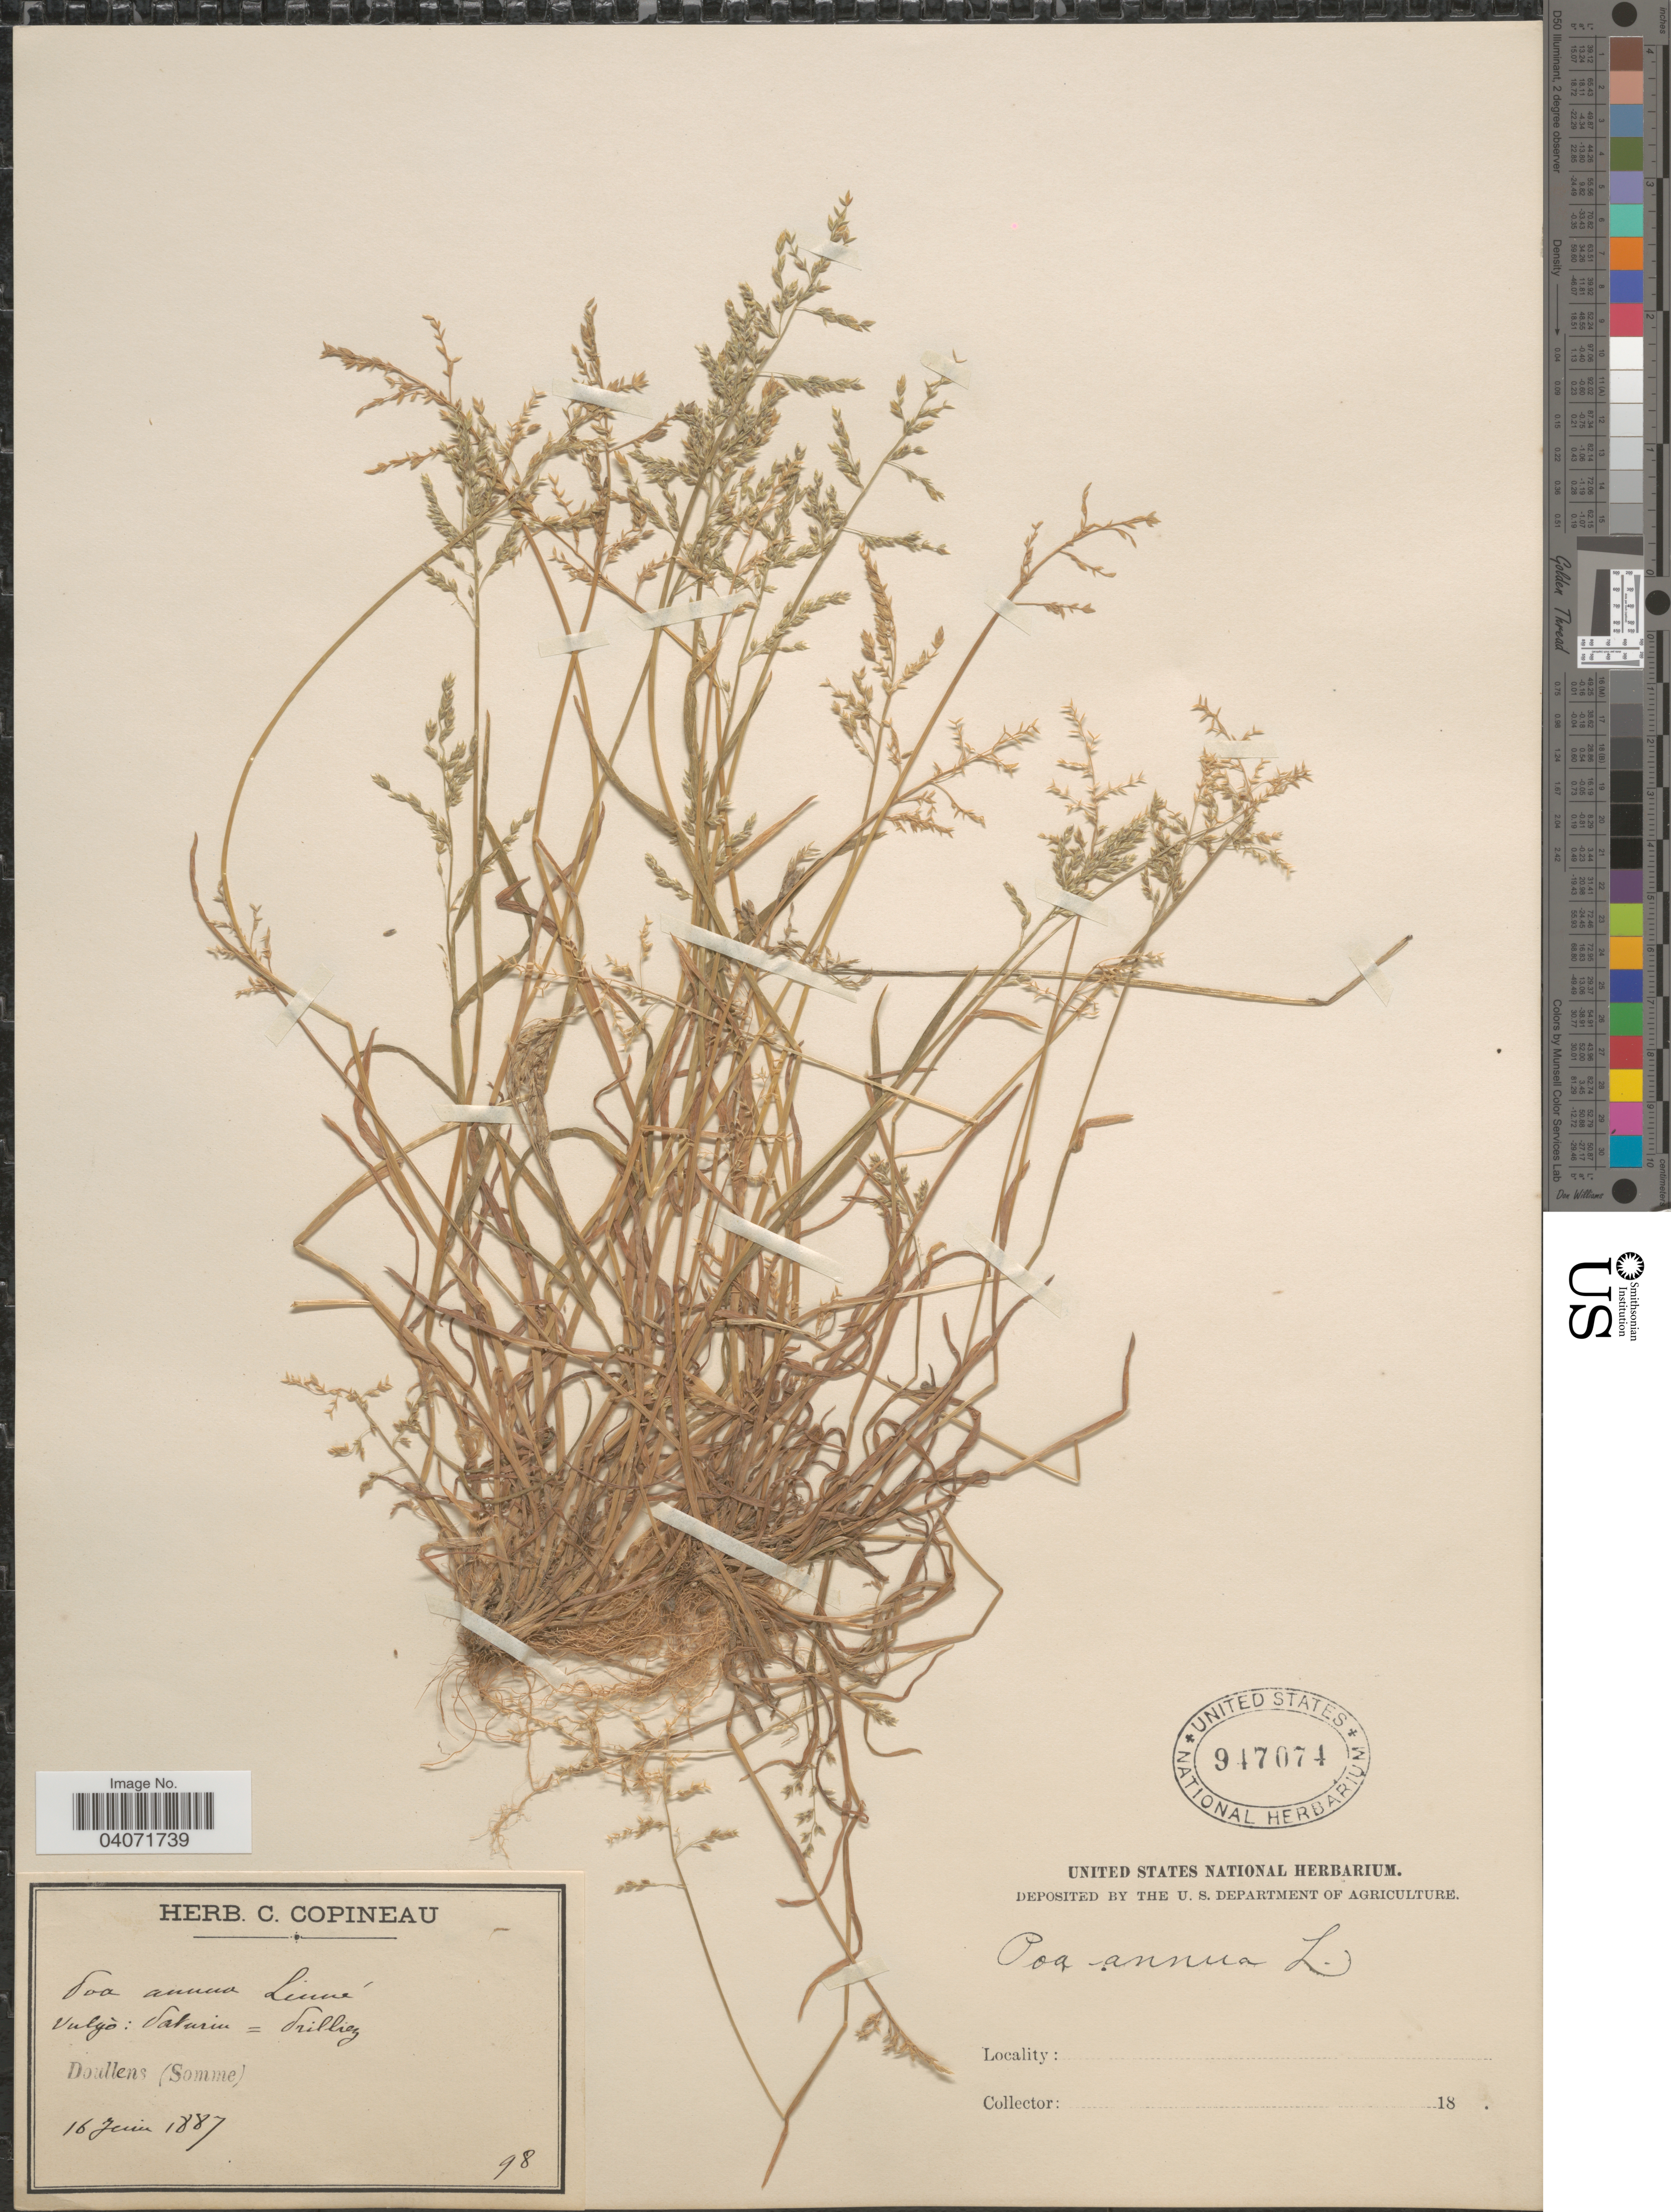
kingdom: Plantae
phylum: Tracheophyta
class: Liliopsida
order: Poales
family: Poaceae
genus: Poa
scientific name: Poa annua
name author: L.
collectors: ex herb. C. Copineau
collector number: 98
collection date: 1887-06-16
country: France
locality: Doullens (Somme).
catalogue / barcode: US 947074